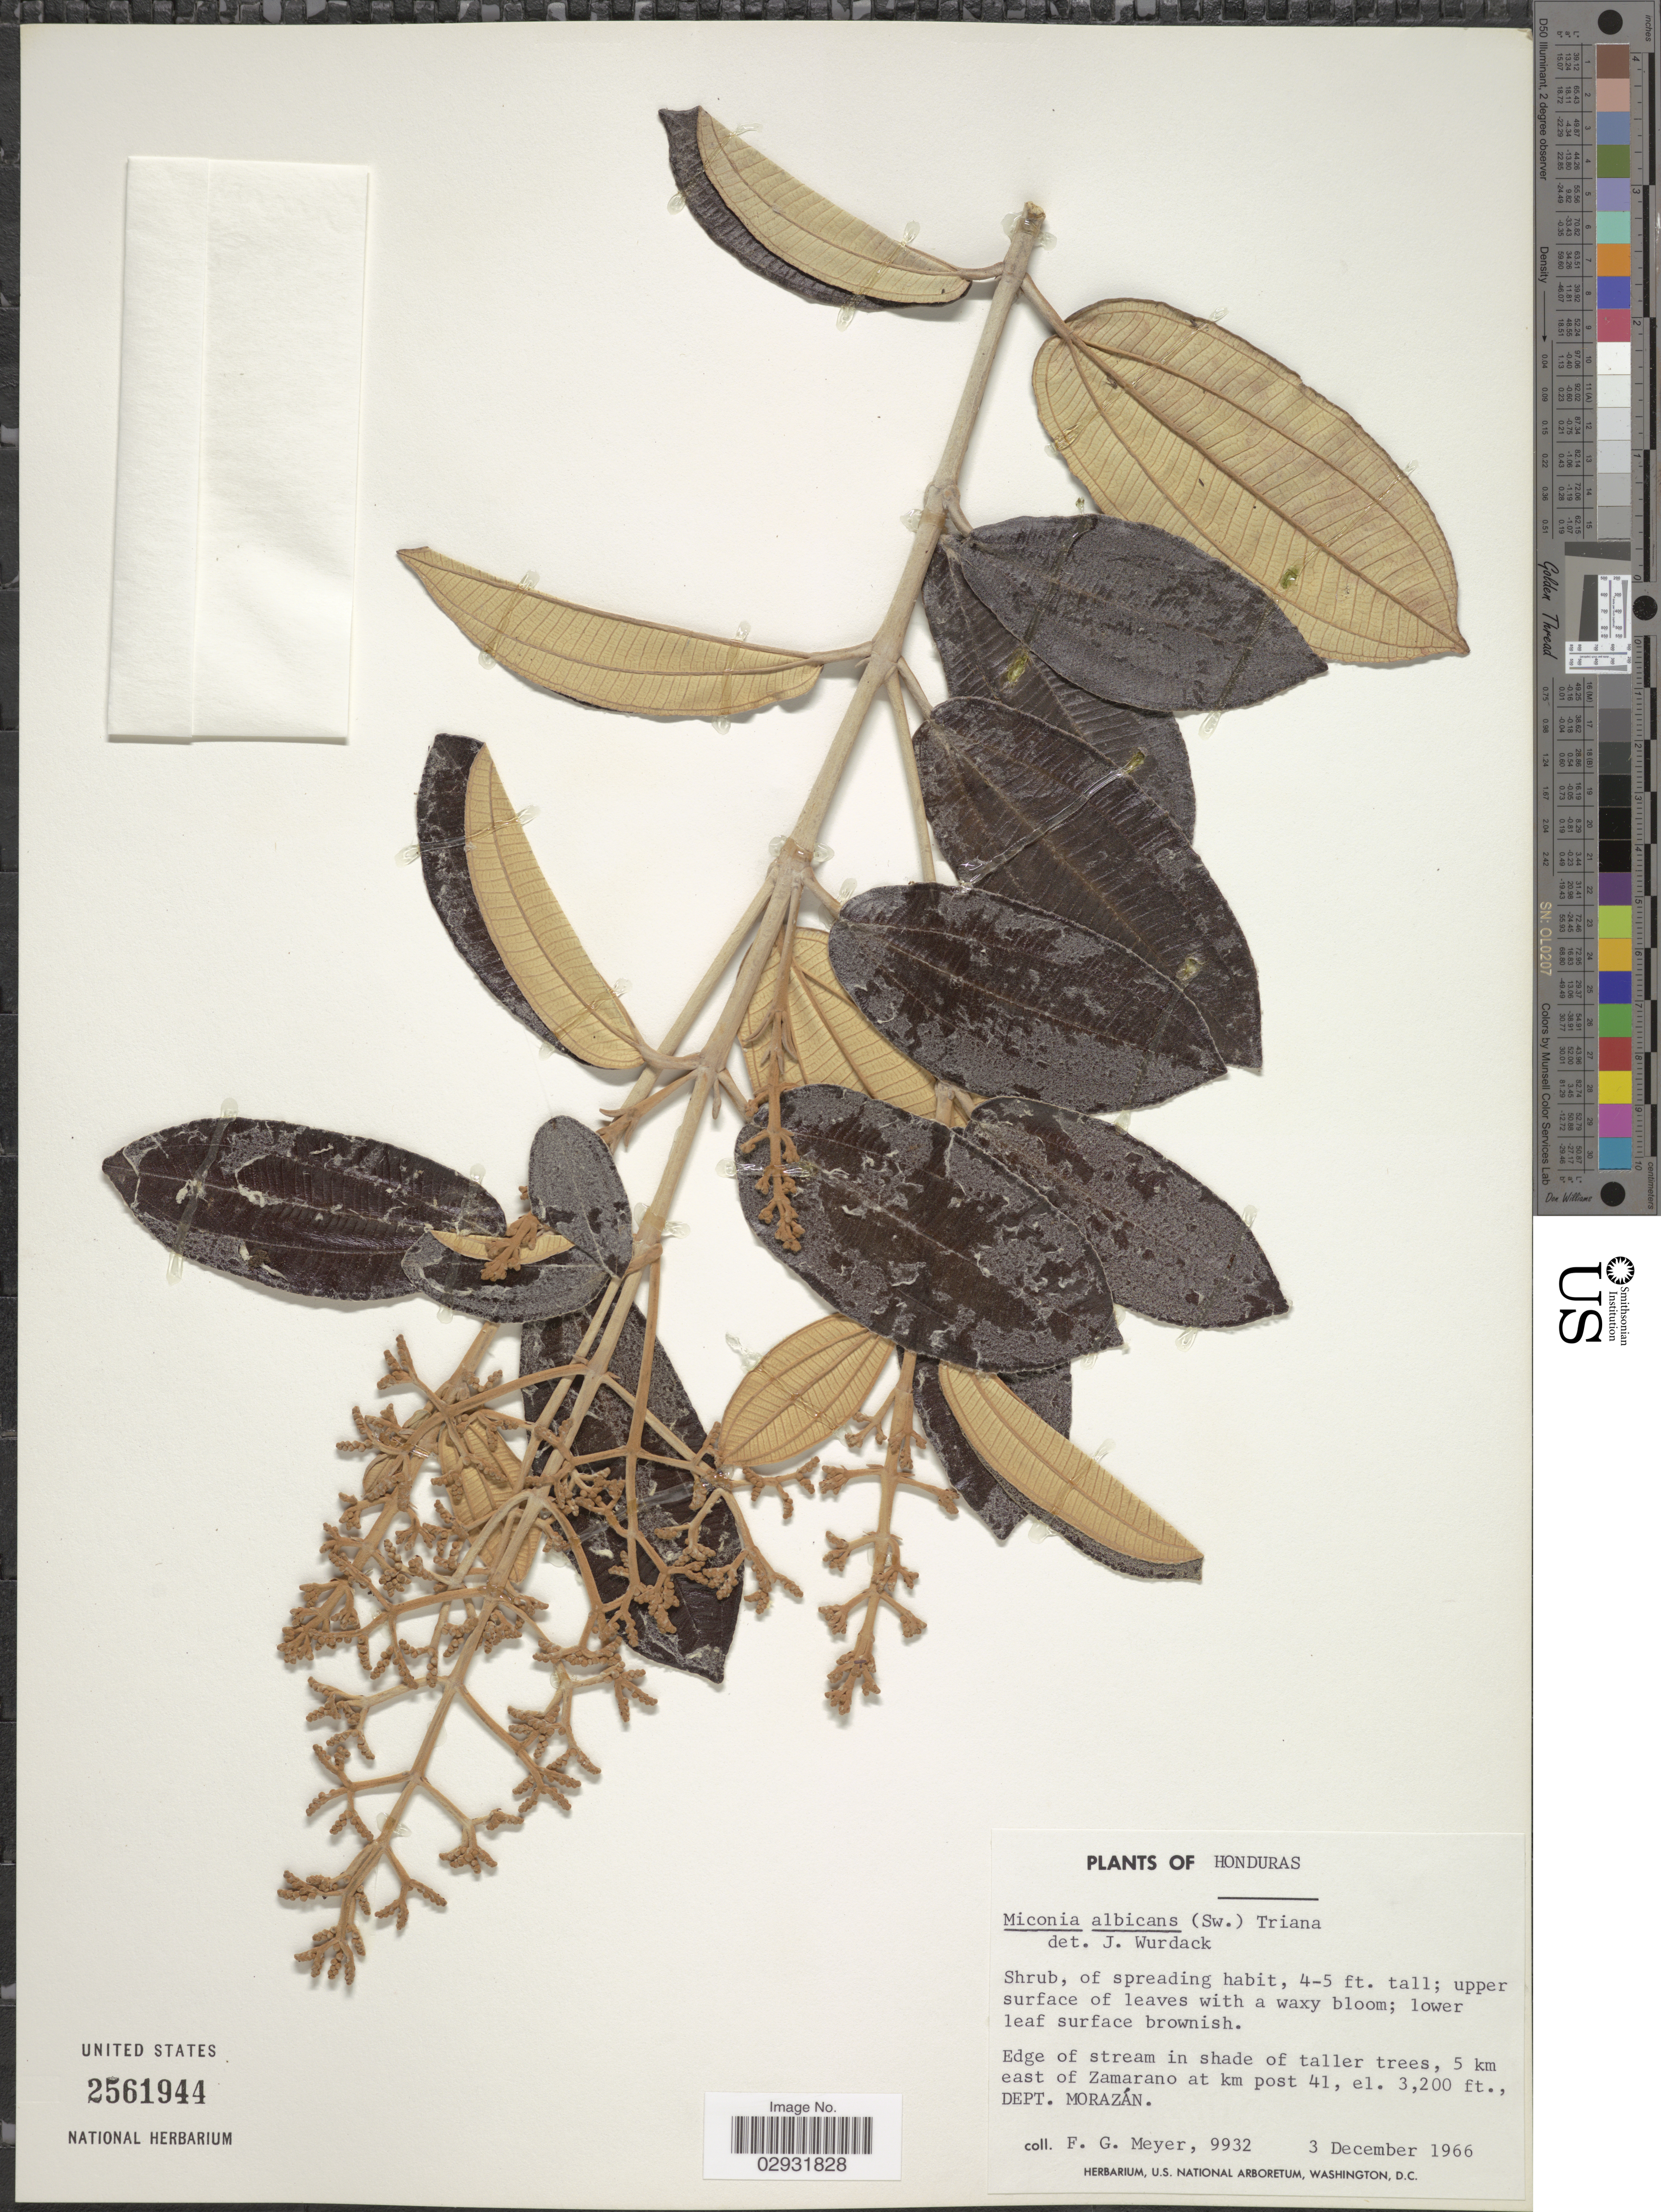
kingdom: Plantae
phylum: Tracheophyta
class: Magnoliopsida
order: Myrtales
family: Melastomataceae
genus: Miconia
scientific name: Miconia albicans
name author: (Sw.) Steud.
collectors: F. G. Meyer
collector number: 9932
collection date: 1966-12-03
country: Honduras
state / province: Fco. Morazán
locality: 5 km east of Zamarano at km post 41, Dept. Morazán.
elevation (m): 975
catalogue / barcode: US 2561944